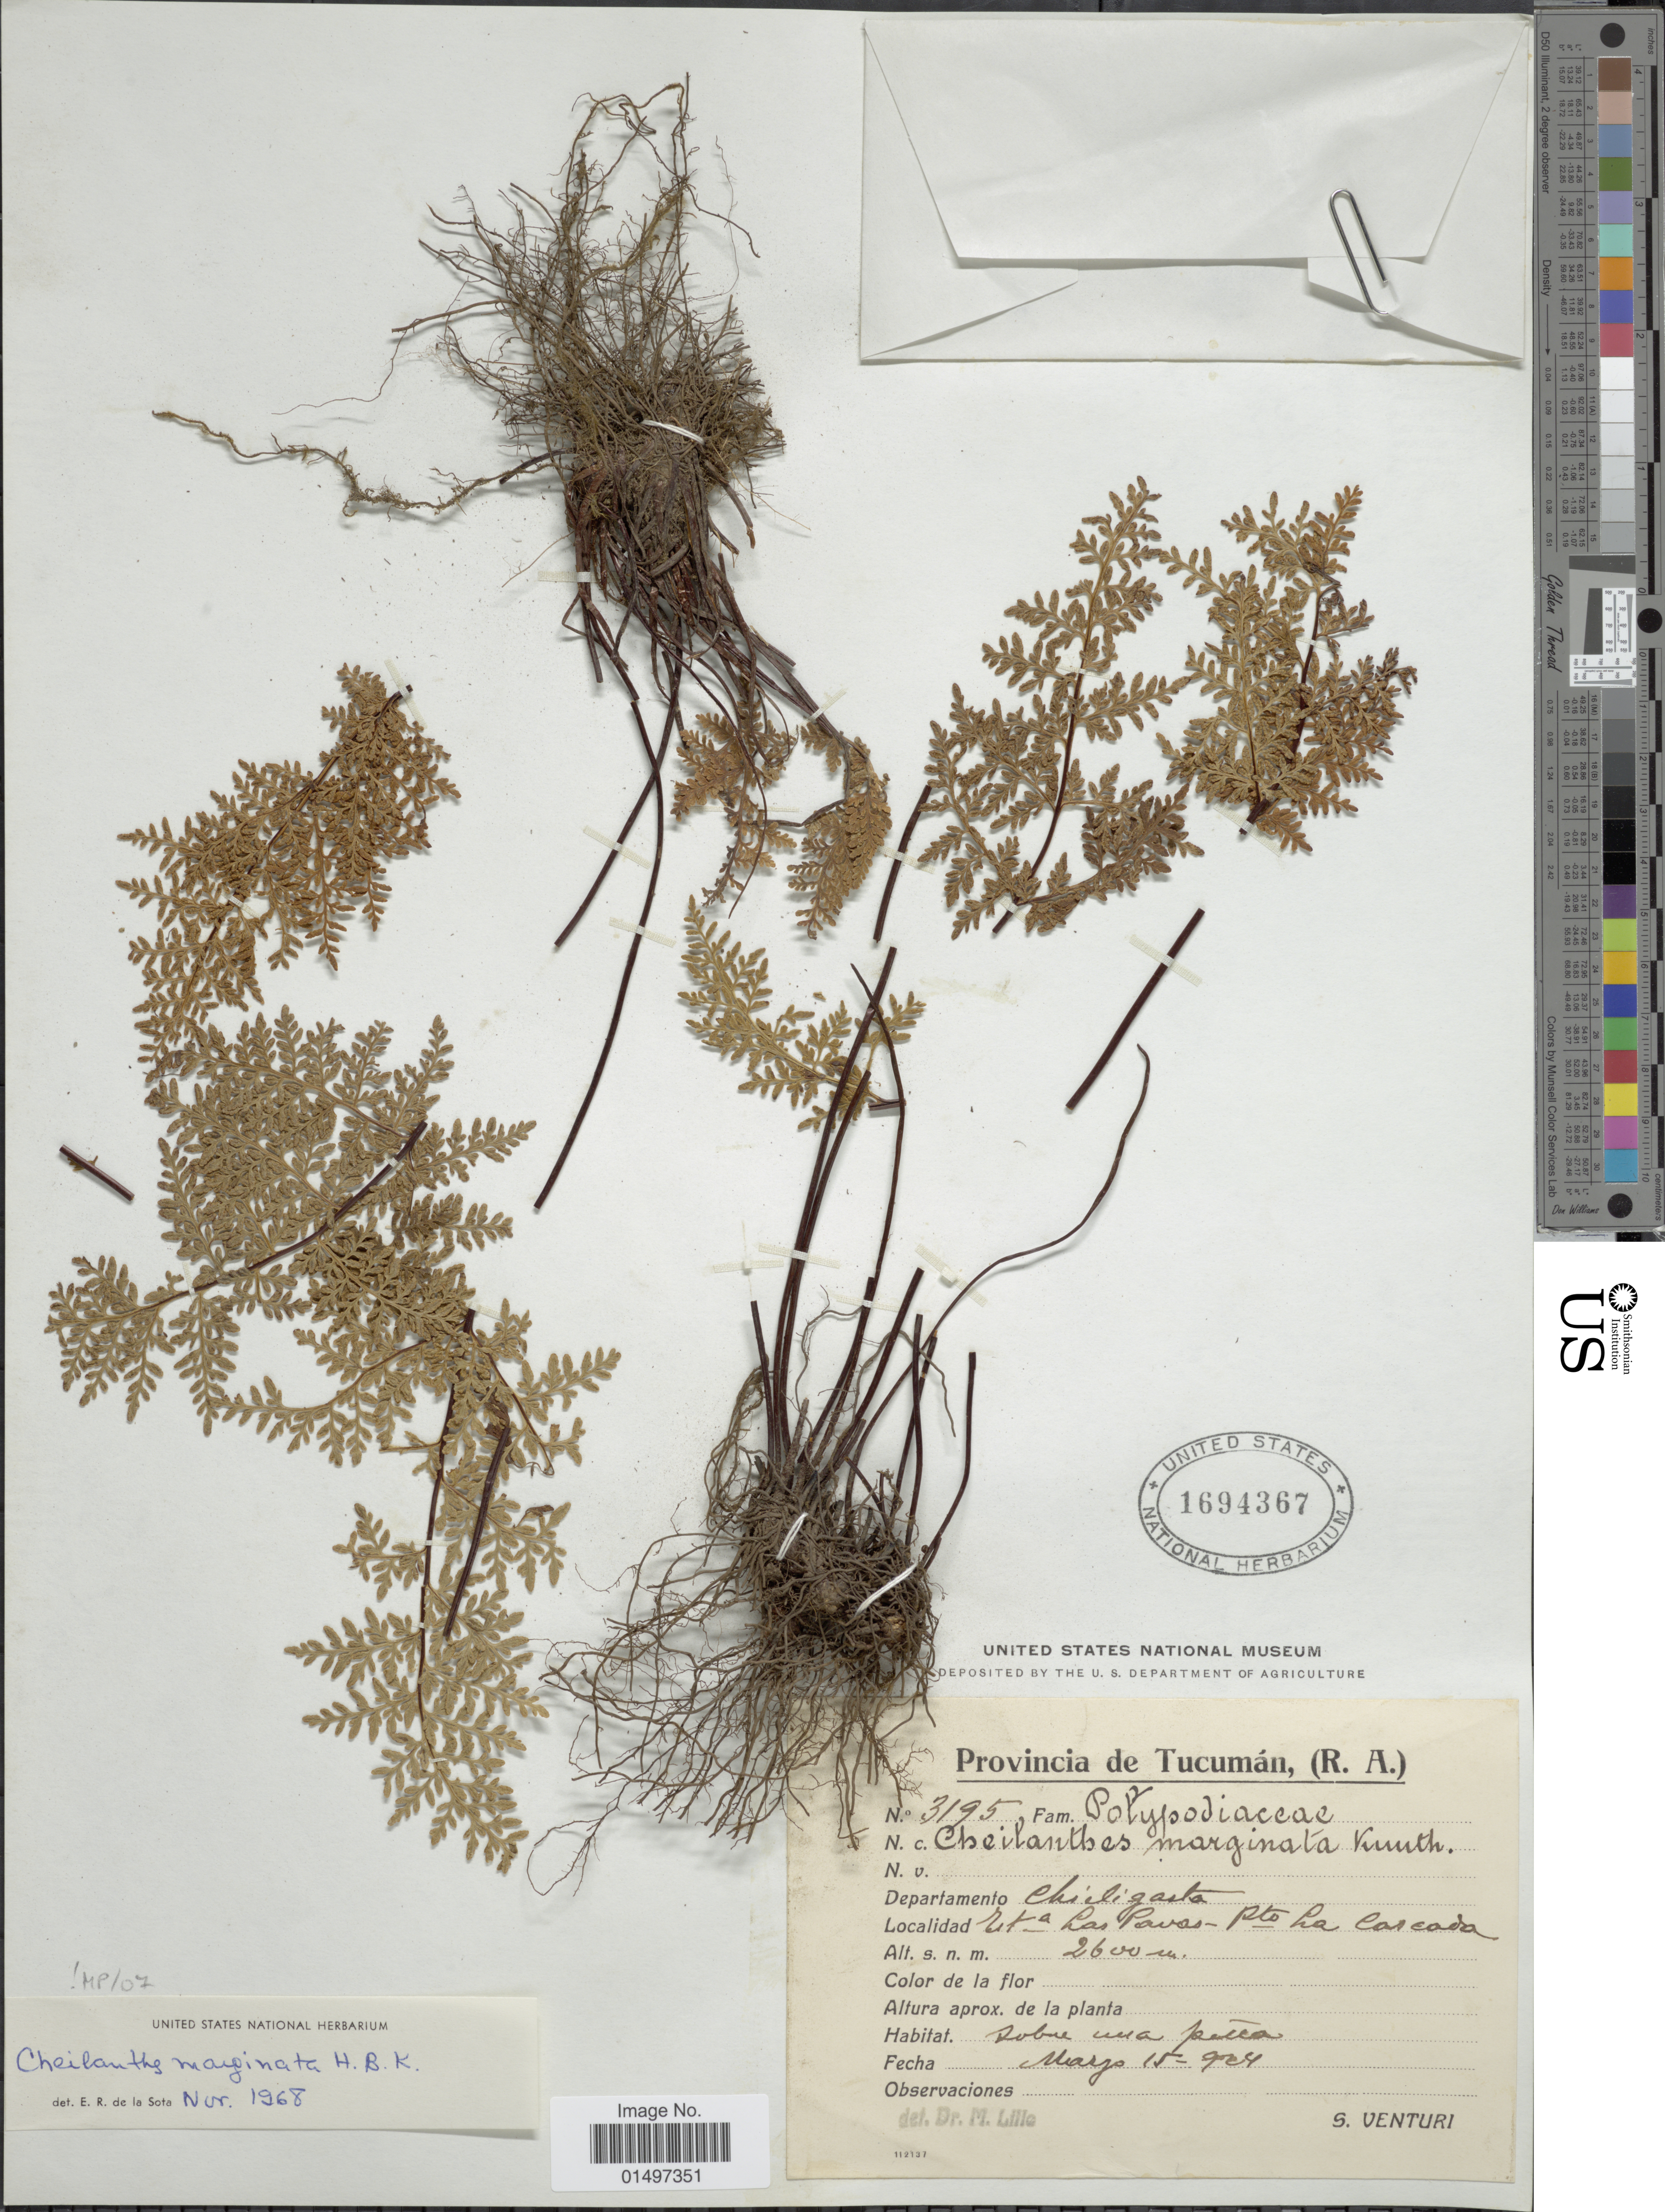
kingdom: Plantae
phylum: Tracheophyta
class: Polypodiopsida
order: Polypodiales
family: Pteridaceae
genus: Gaga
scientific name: Gaga marginata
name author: (Kunth) Fay W. Li & Windham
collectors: S. Venturi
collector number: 3195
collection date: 1924-05-15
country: Argentina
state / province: Tucuman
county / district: Chicligasta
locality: Est-a Las Pavas - Pto La Cascada.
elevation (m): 2600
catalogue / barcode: US 1694367